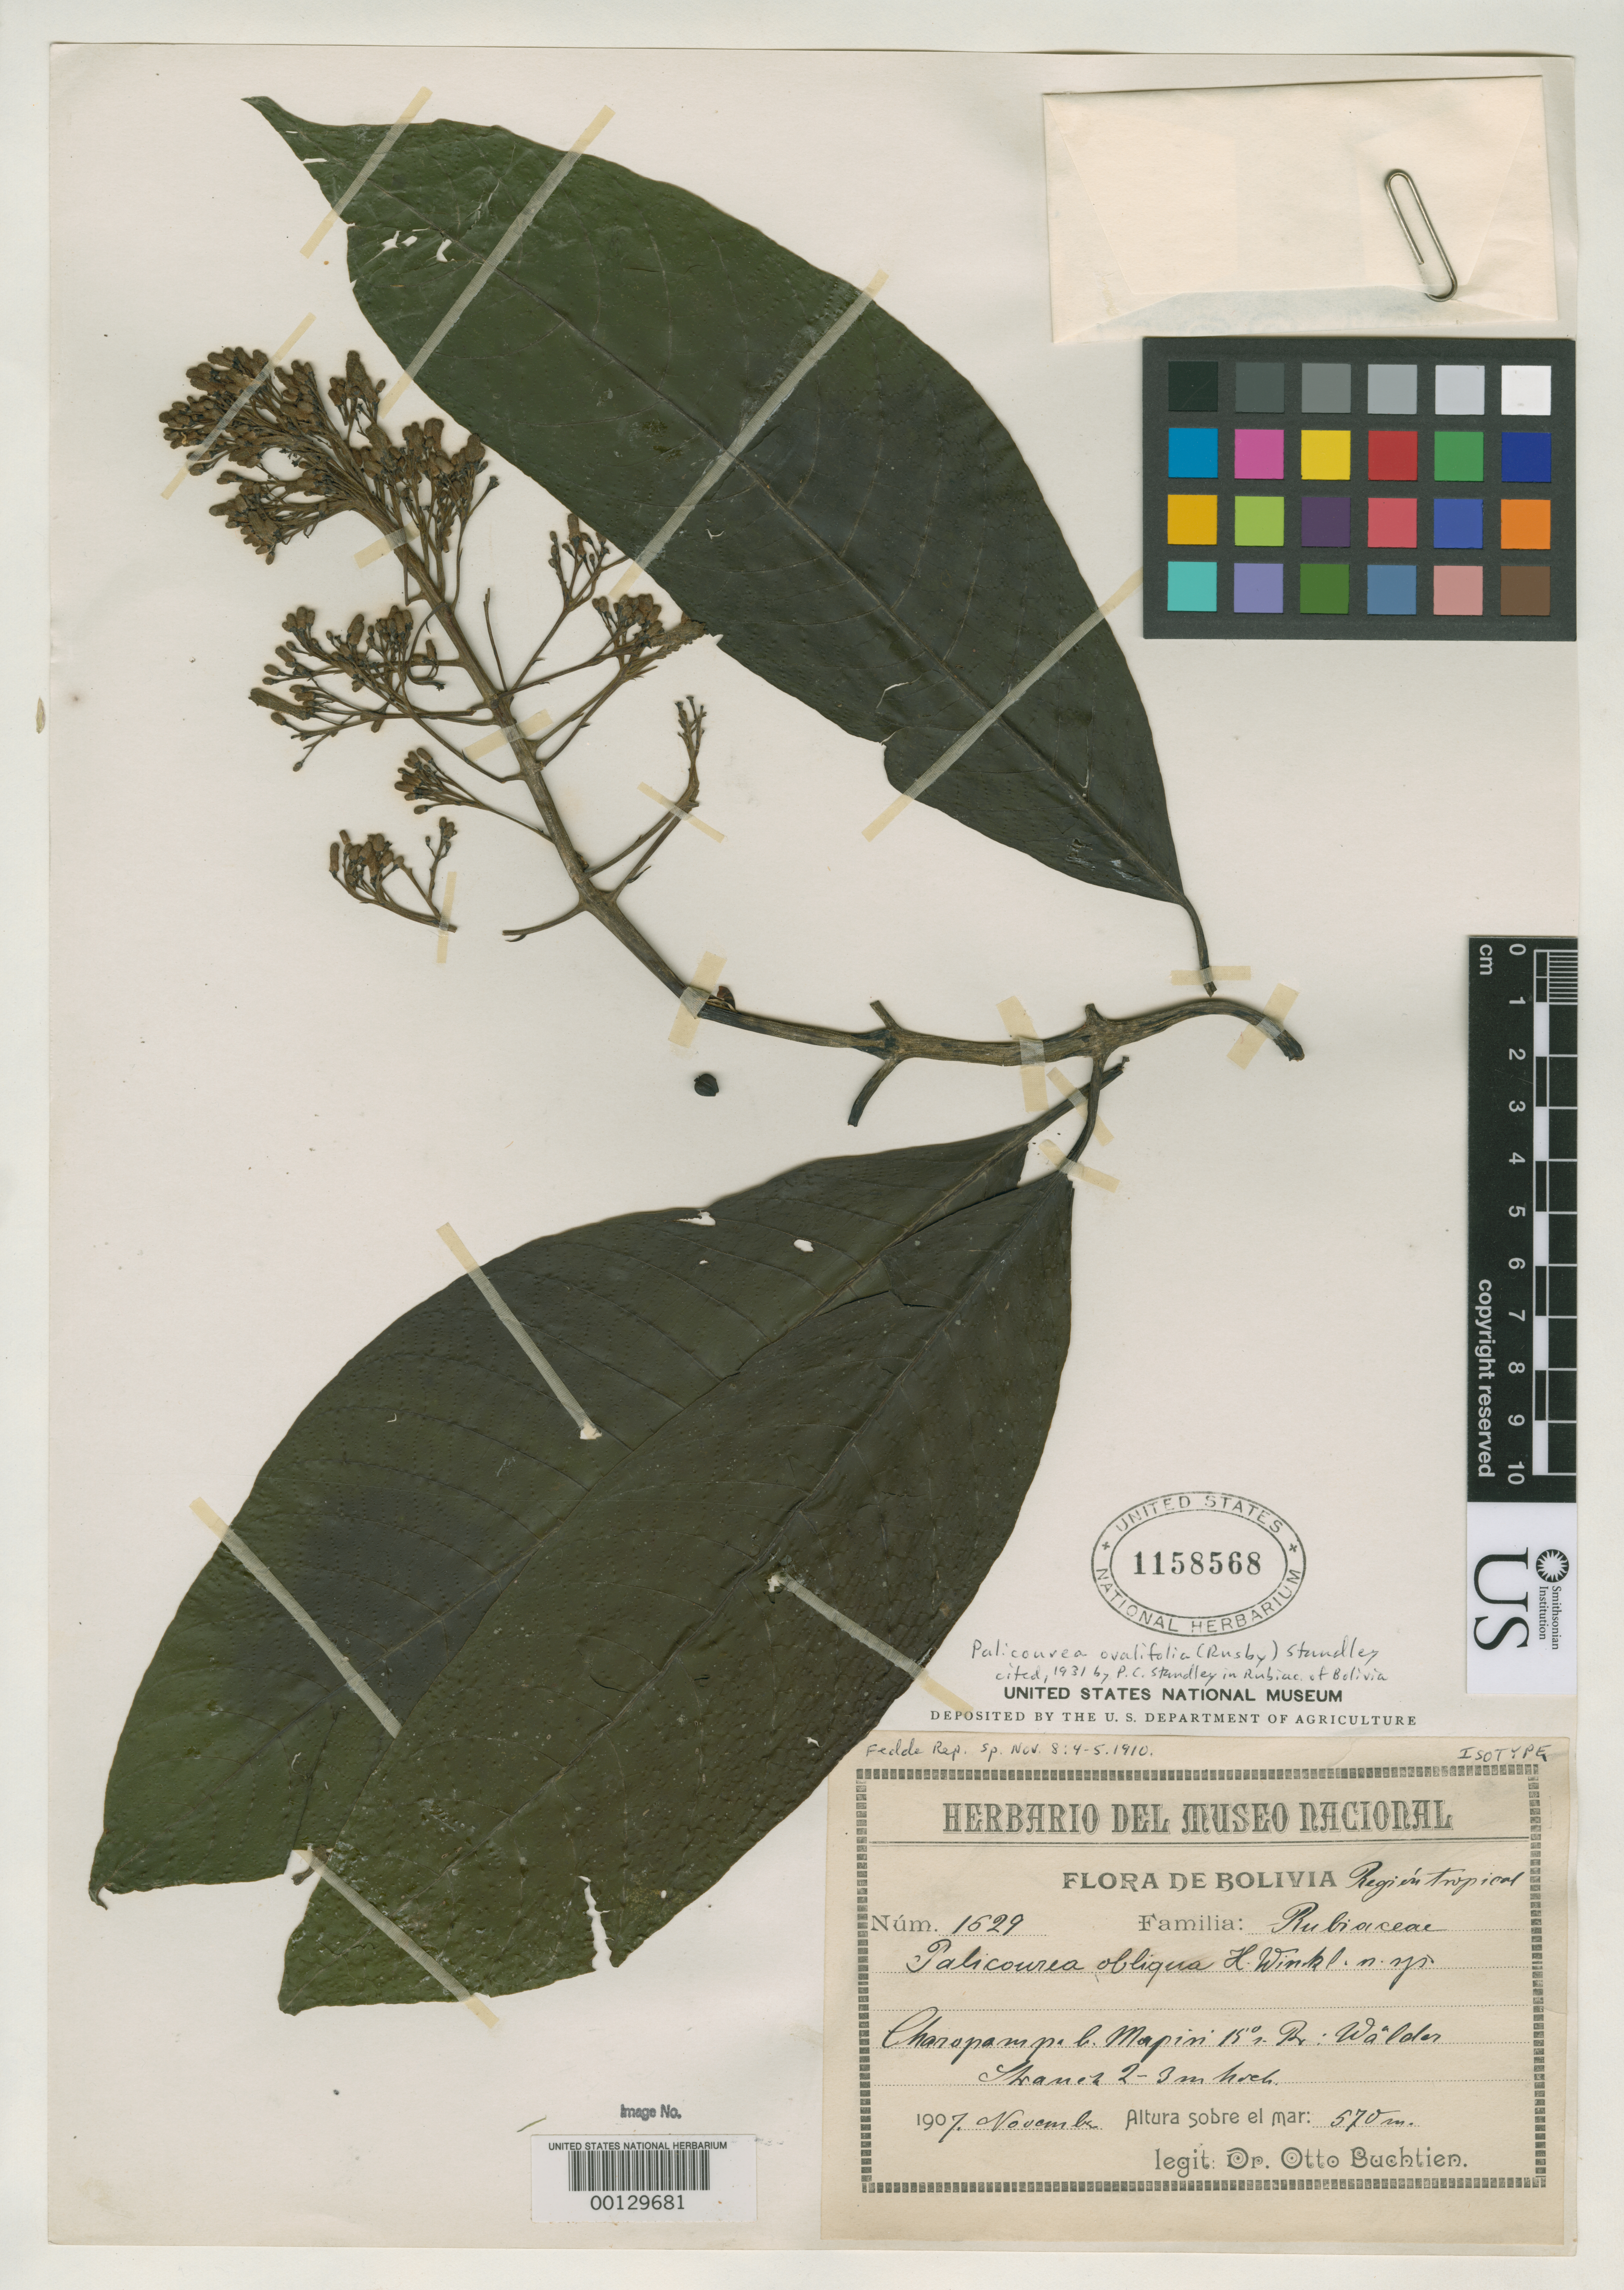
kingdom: Plantae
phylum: Tracheophyta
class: Magnoliopsida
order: Gentianales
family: Rubiaceae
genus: Palicourea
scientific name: Palicourea obliqua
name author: H. Winkl.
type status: Isotype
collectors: O. Buchtien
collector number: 1629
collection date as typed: Nov 1907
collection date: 1907-11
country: Bolivia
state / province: La Paz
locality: Mapiri.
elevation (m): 570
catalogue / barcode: US 1158568